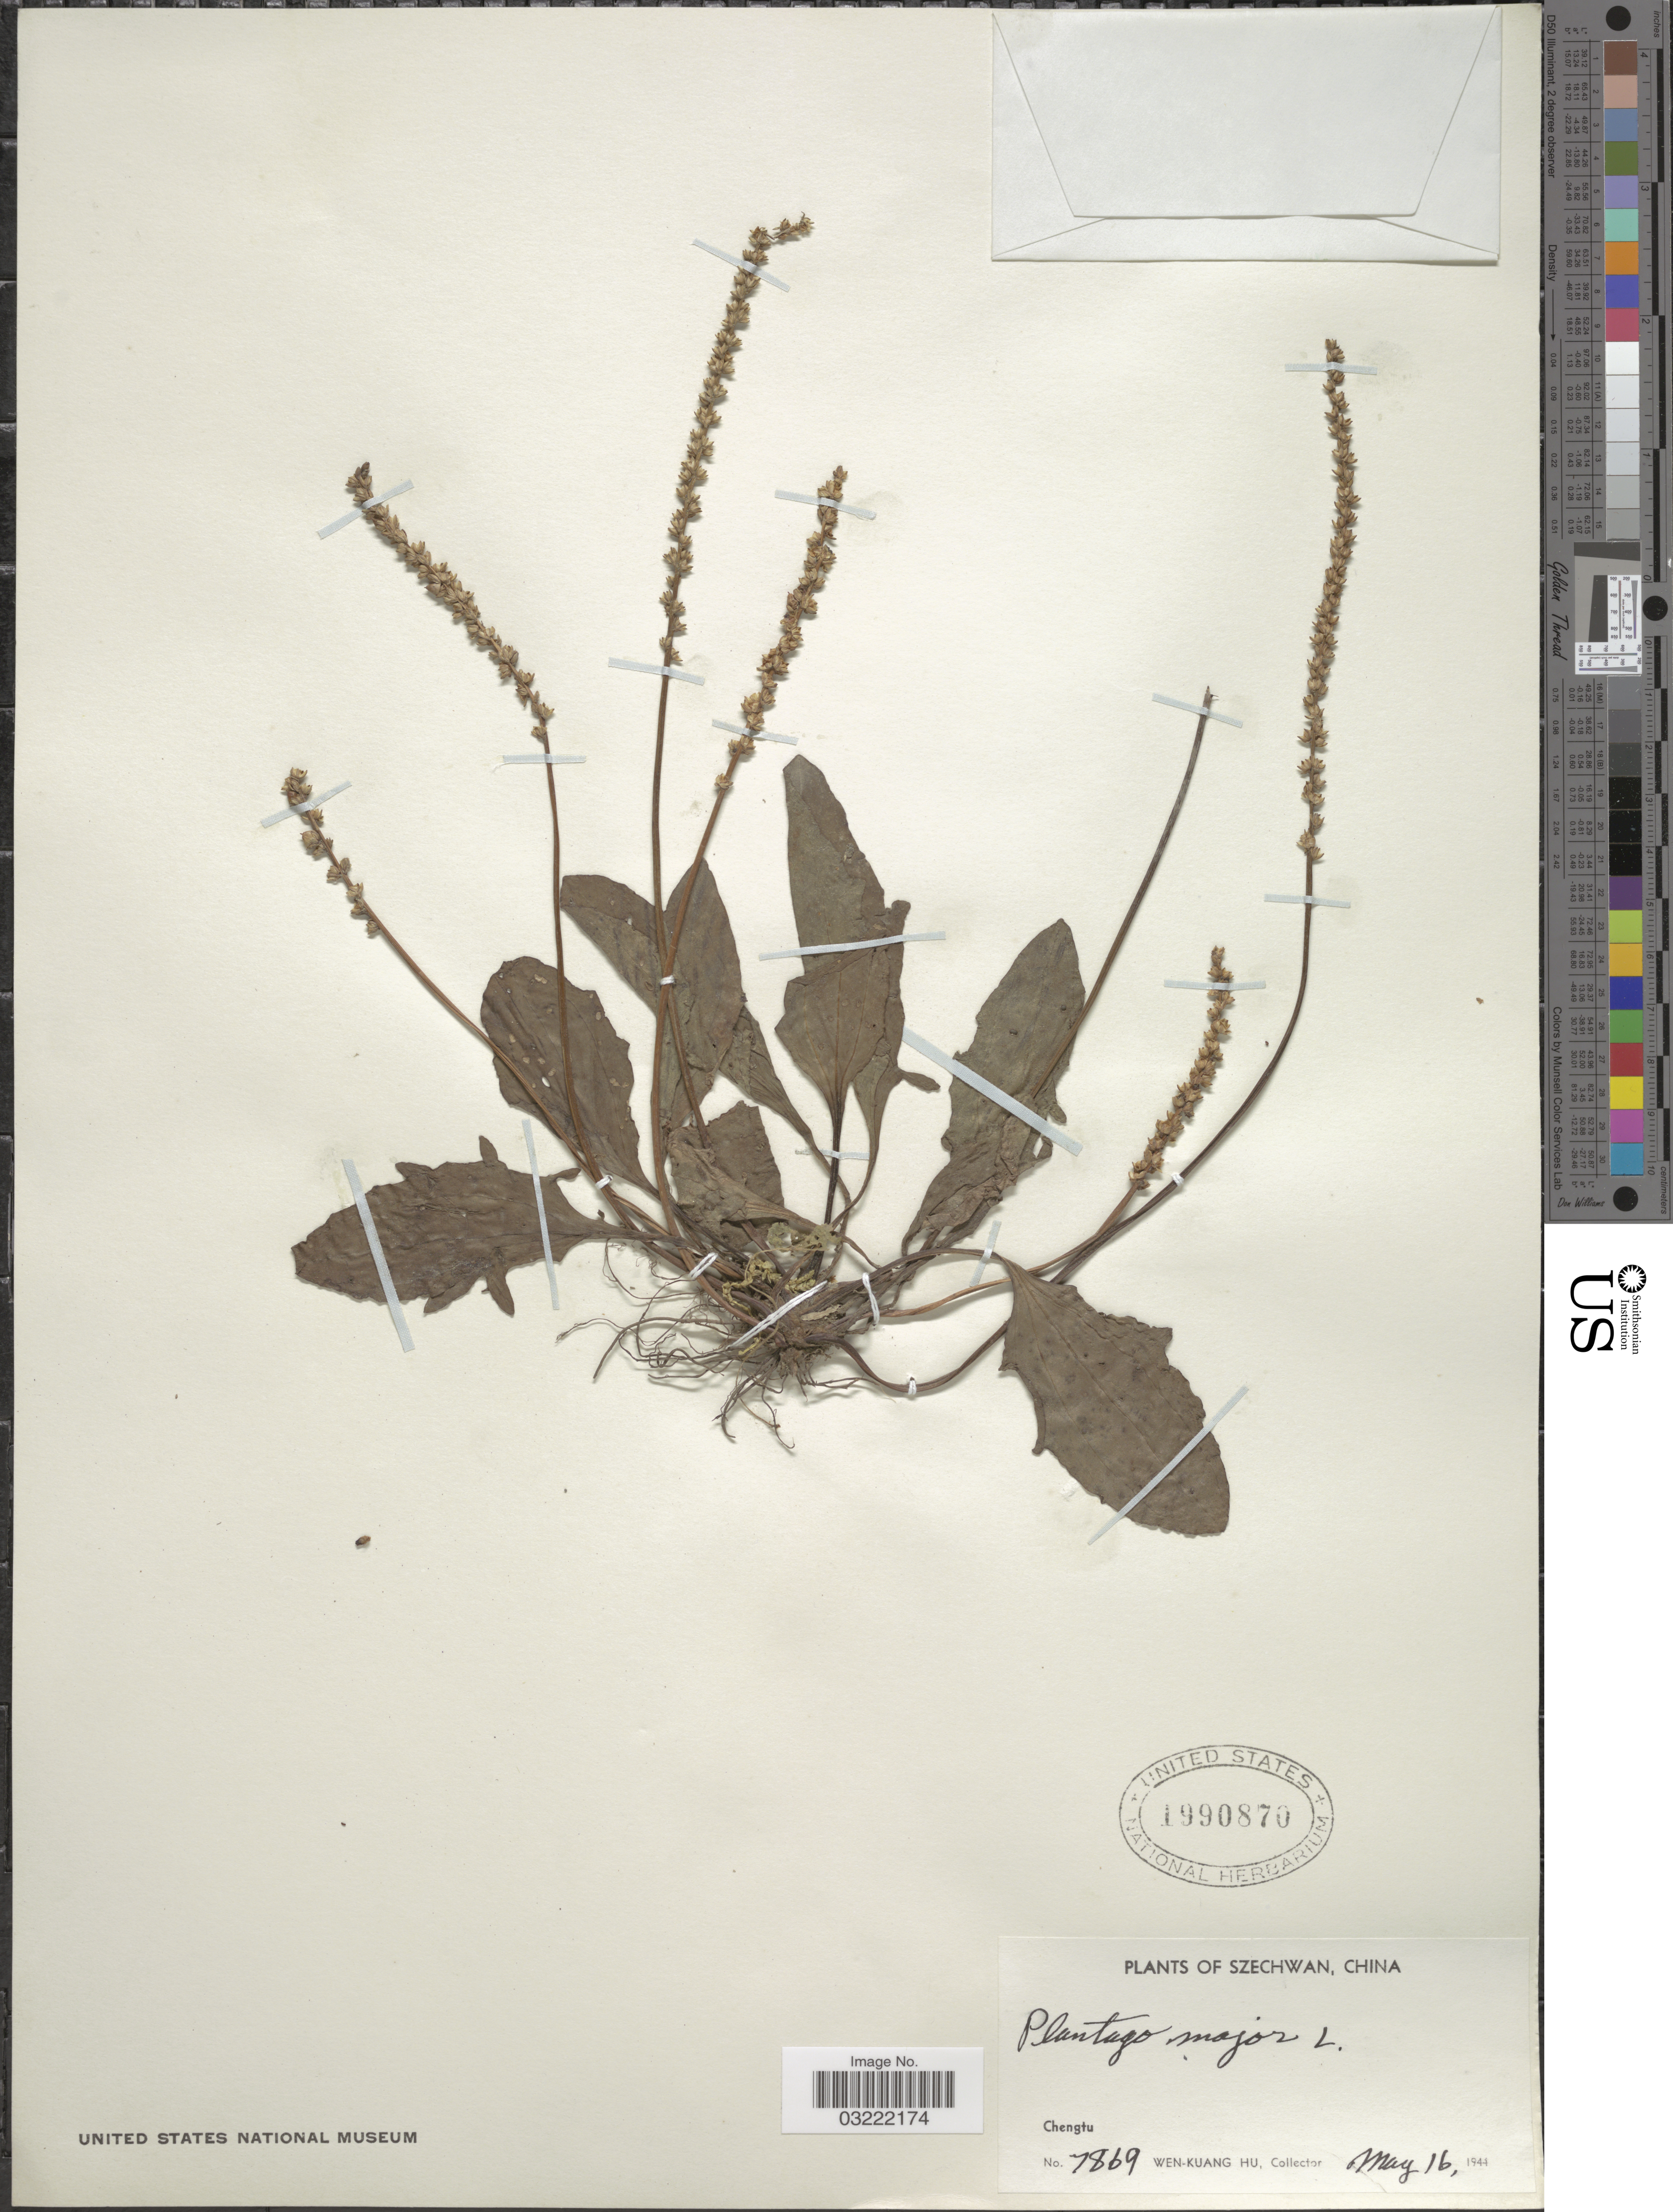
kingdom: Plantae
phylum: Tracheophyta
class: Magnoliopsida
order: Lamiales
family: Plantaginaceae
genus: Plantago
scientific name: Plantago major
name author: L.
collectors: W. K. Hu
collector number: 7869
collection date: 1944-05-16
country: China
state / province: Sichuan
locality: Szechwan. Chengtu.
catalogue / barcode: US 1990870